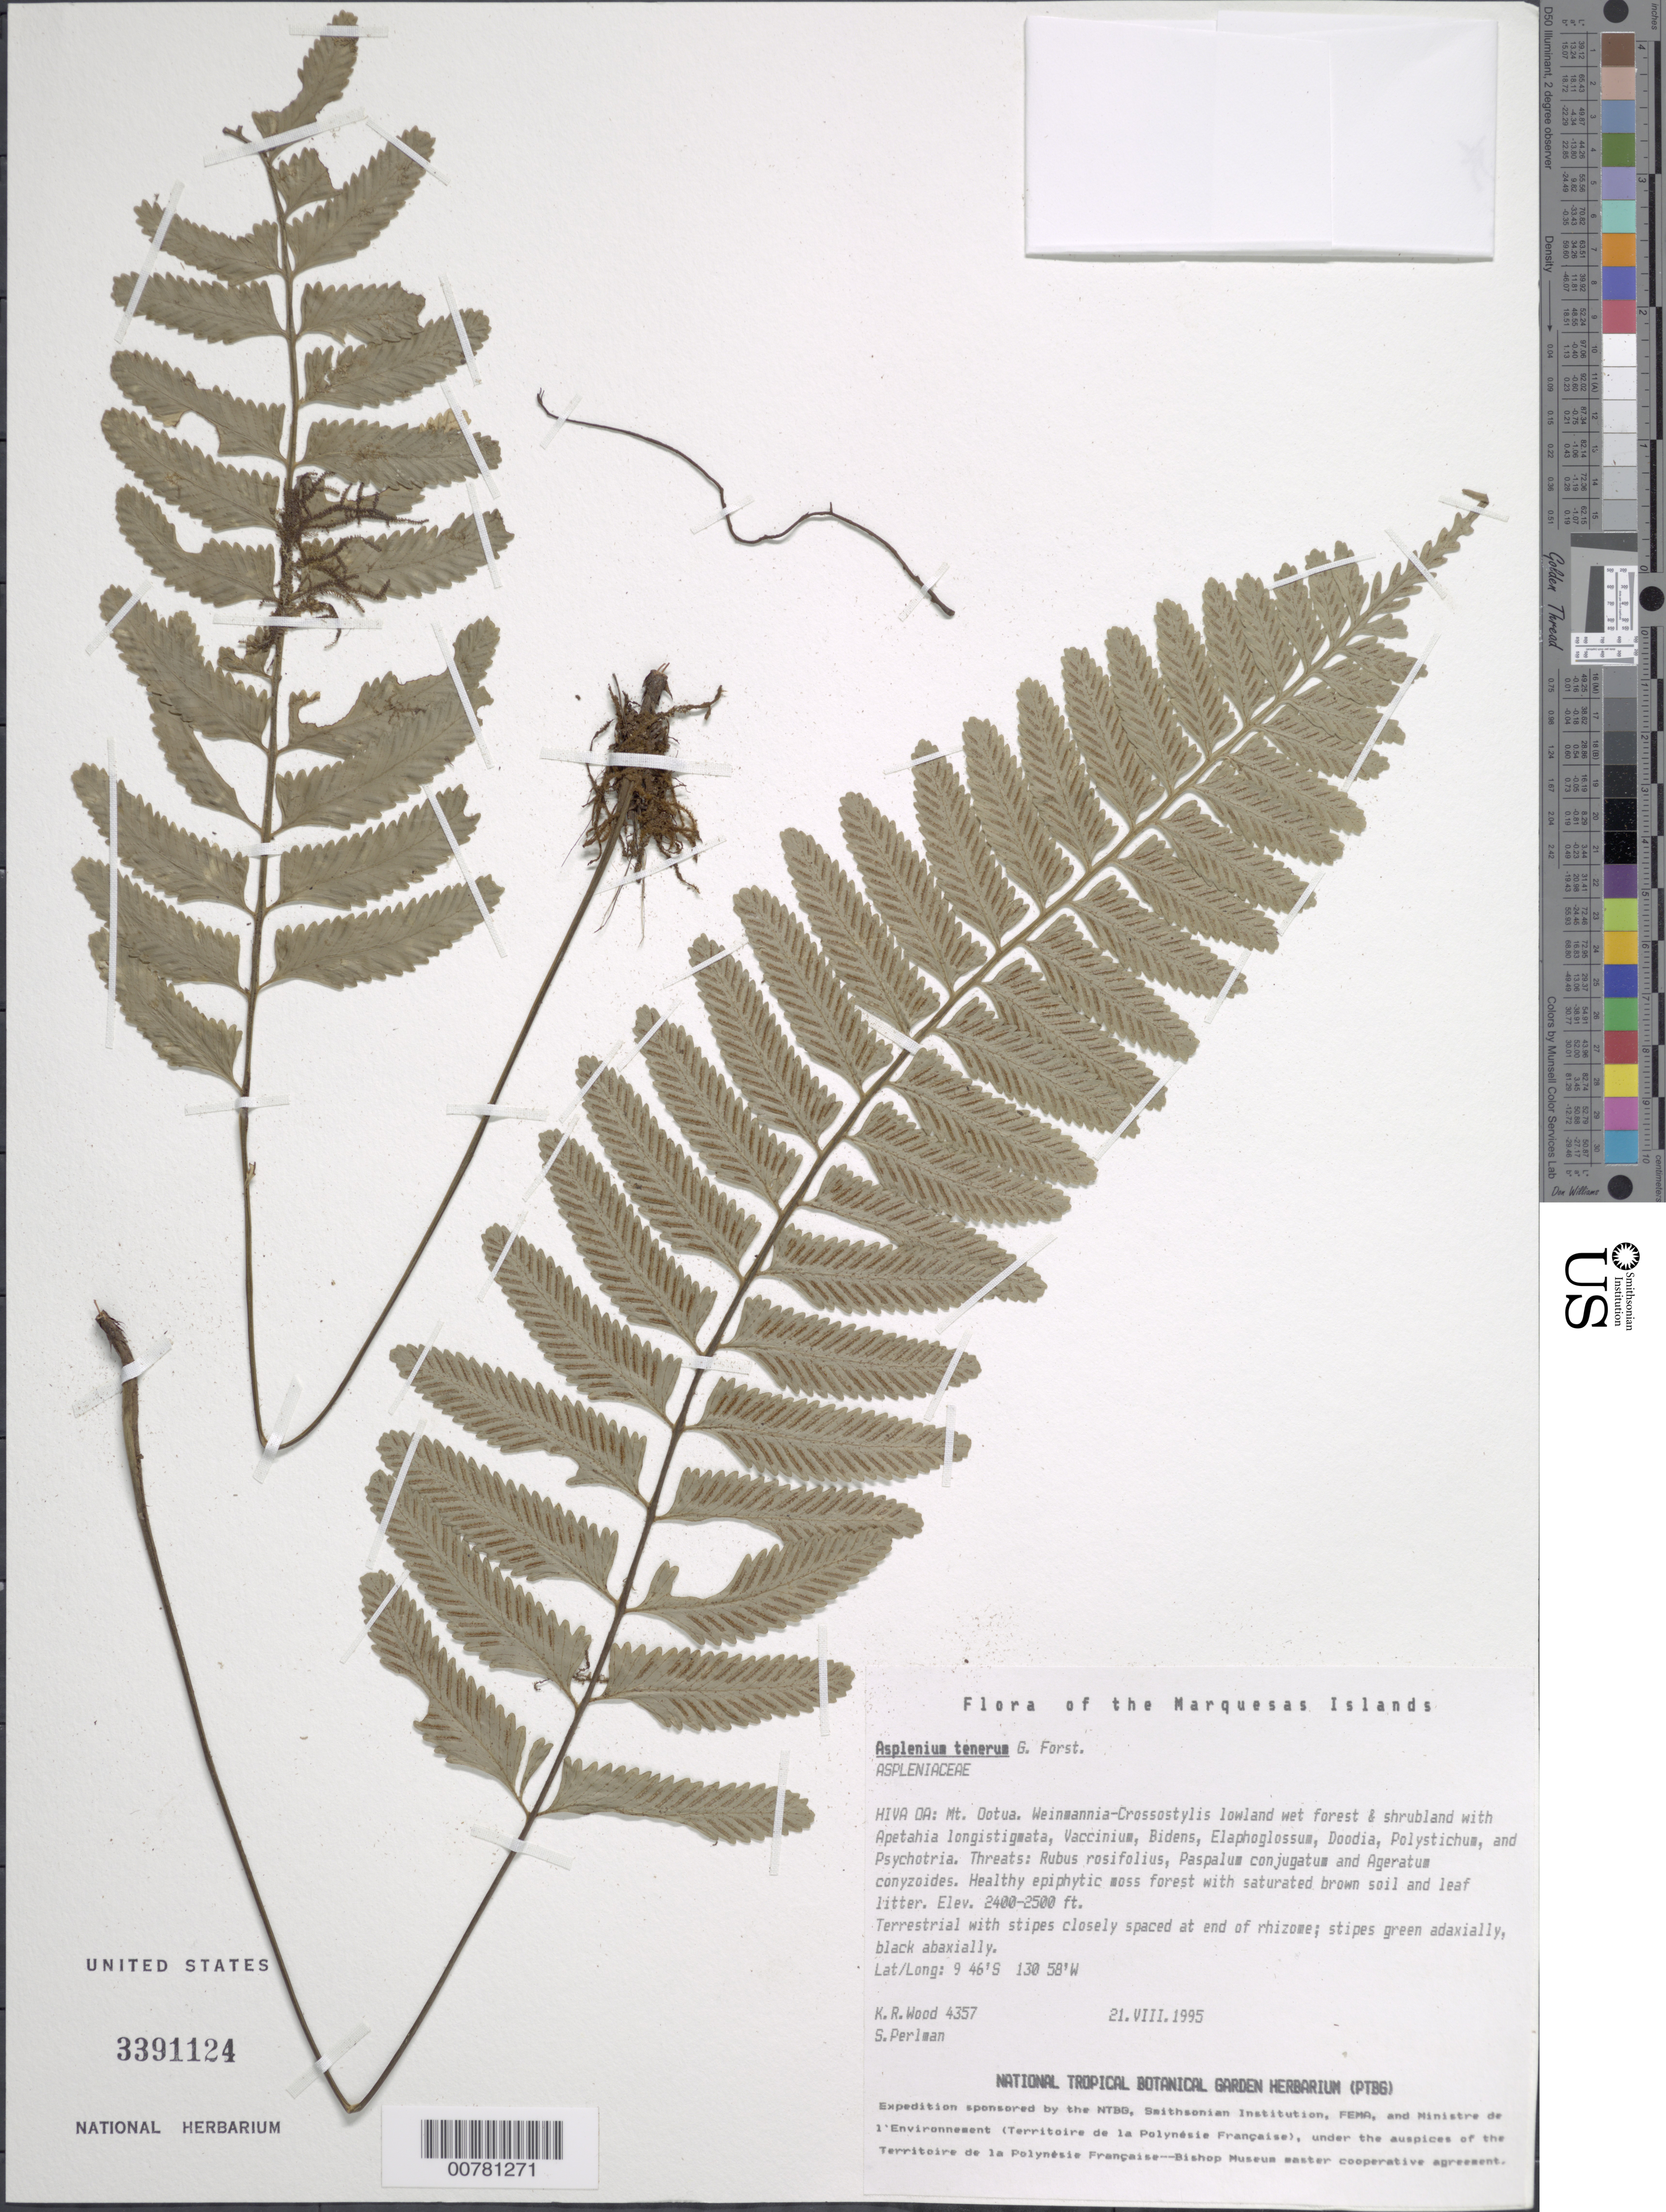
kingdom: Plantae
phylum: Tracheophyta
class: Polypodiopsida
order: Polypodiales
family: Aspleniaceae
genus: Asplenium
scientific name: Asplenium tenerum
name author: G. Forst.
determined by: Lorence, David H., (PTBG), National Tropical Botanical Garden (UNITED STATES)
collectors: K. R. Wood & S. P. Perlman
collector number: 4357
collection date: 1995-08-21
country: French Polynesia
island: Hiva Oa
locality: Mt. Ootua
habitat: Weinmannia - Crossostylis lowland wet forest & shrubland. Healthy epiphytic moss forest w/ saturated brown soil and leaf litter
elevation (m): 732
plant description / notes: Rubus rosifolius, Paspalum conjugatum, Ageratum conyzoides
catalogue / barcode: US 3391124